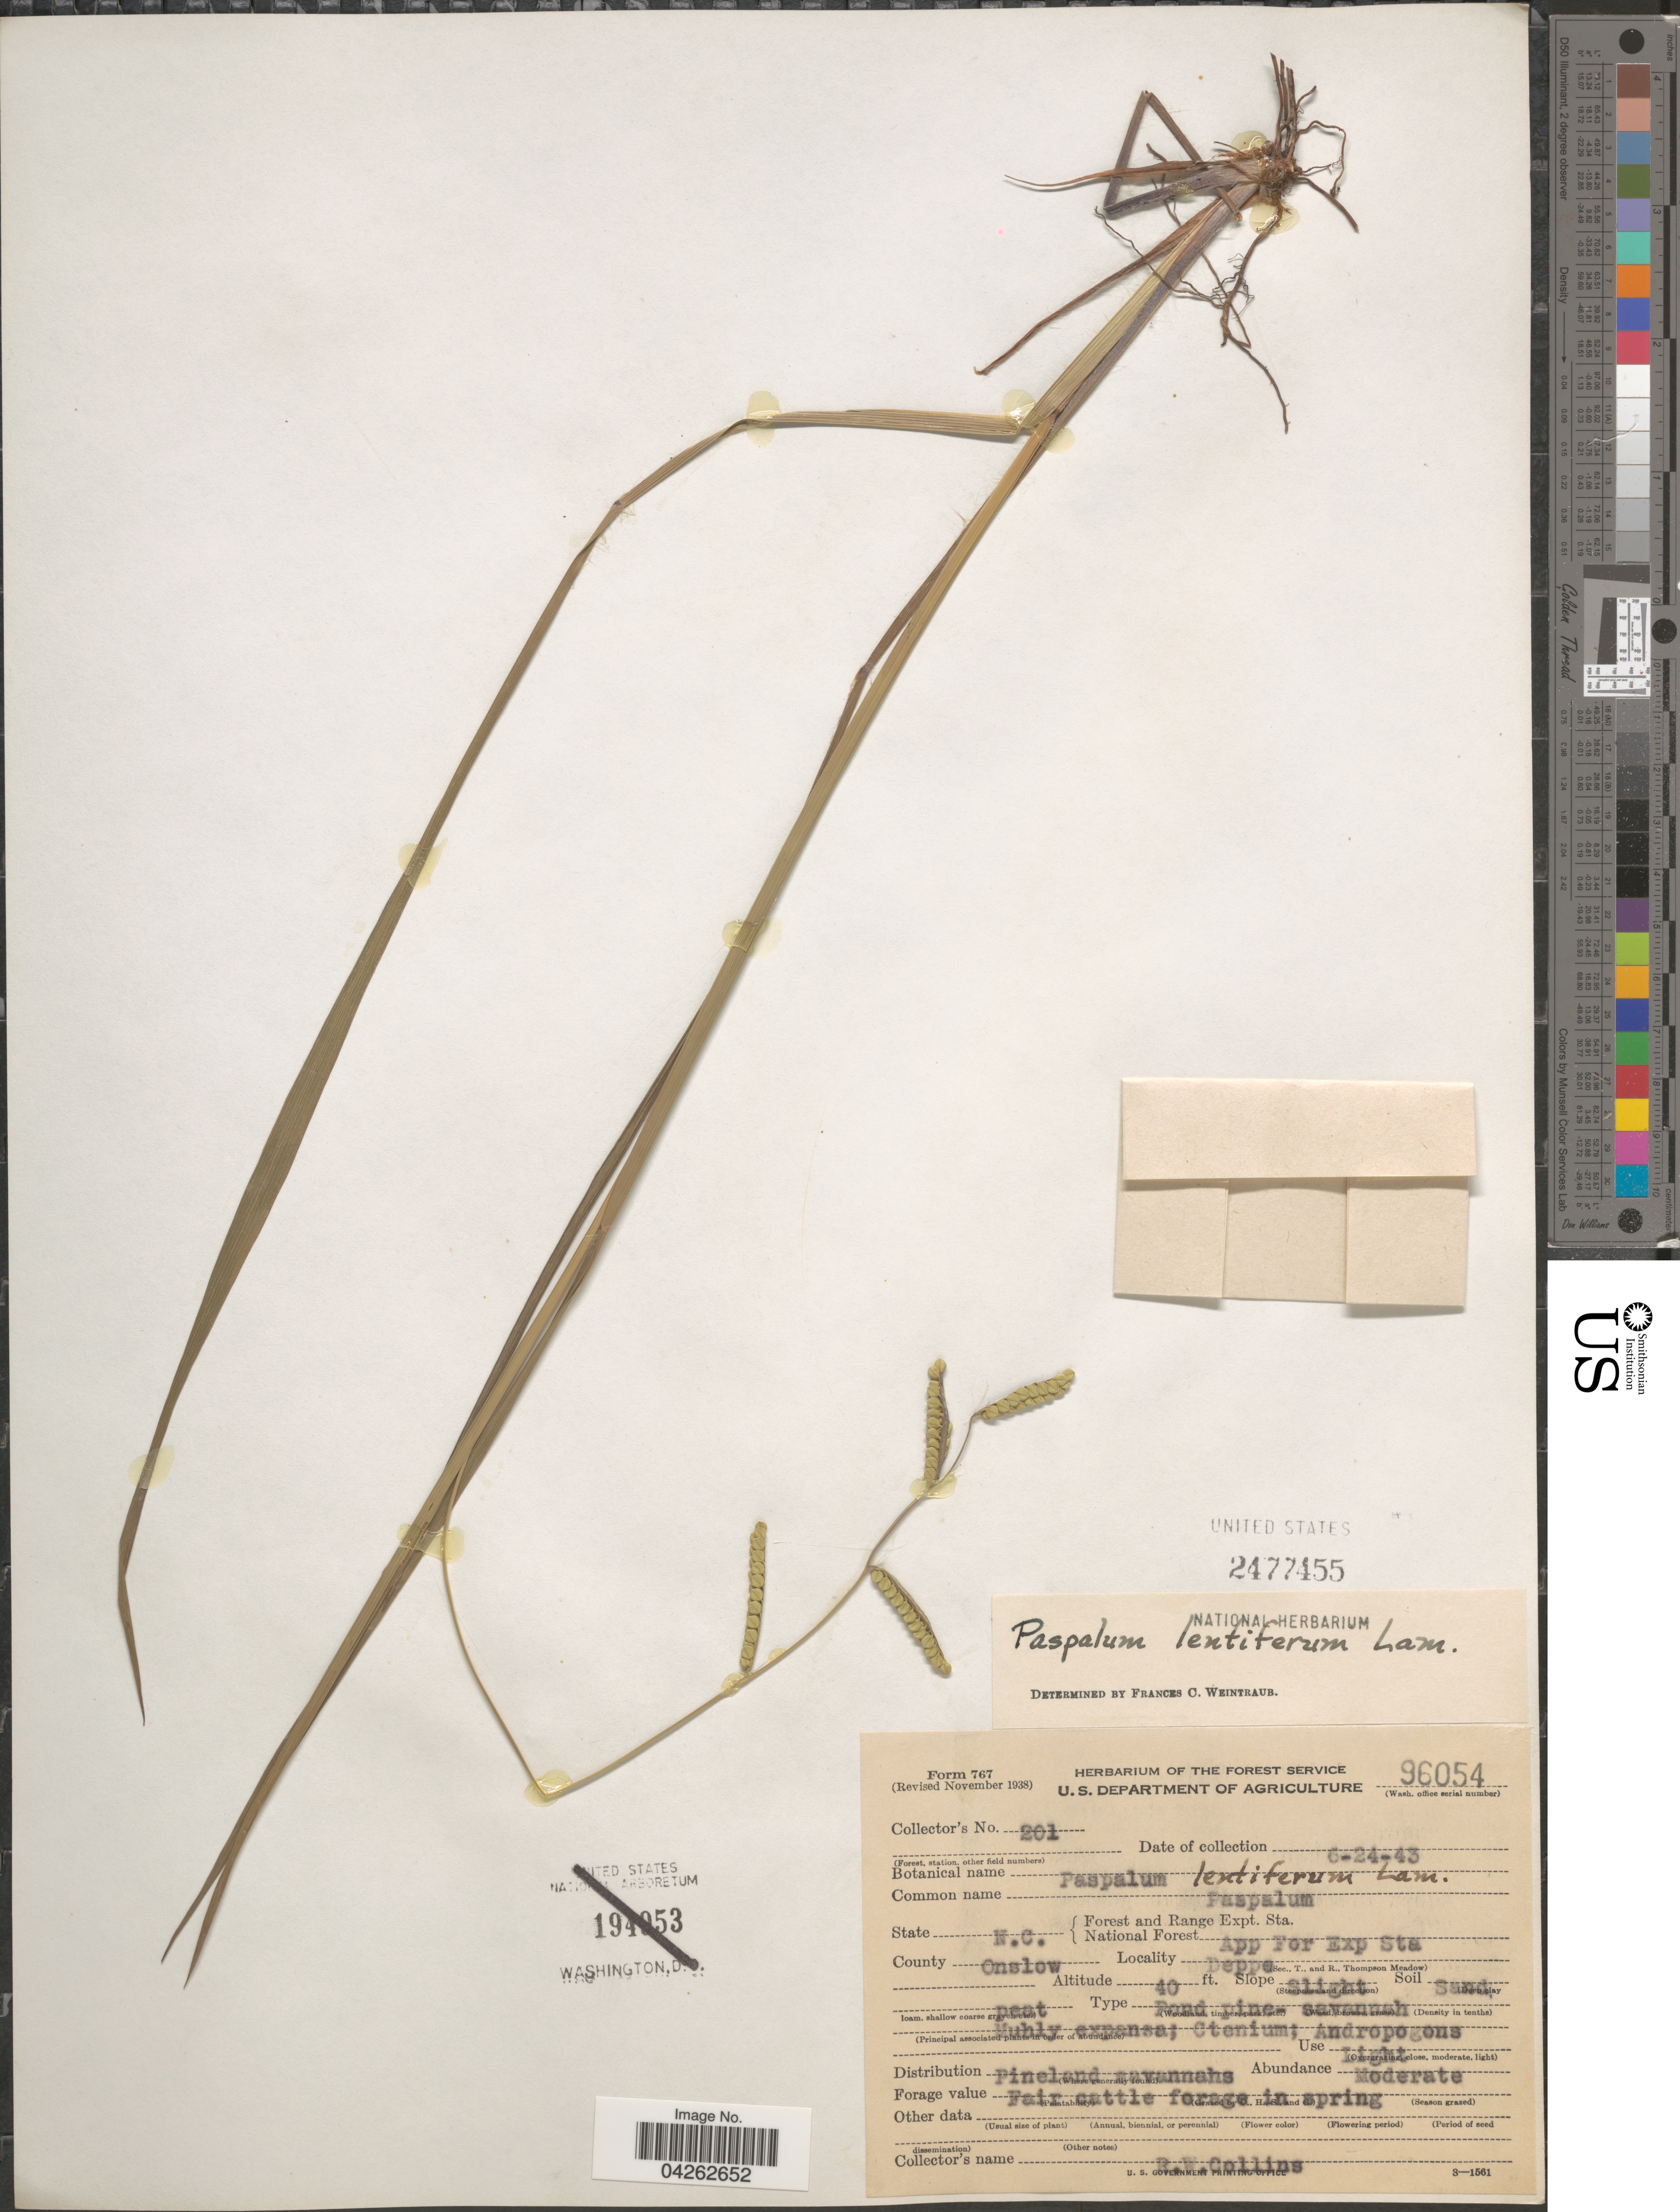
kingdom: Plantae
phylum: Tracheophyta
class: Liliopsida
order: Poales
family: Poaceae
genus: Paspalum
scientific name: Paspalum lentiferum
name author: Lam.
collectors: R. Collins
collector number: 201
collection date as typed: Transcribed d/m/y: 24/6/43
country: United States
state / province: North Carolina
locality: Forest and Range Expt. Sta. National Forest App For Exp Sta. County Onslow. Deppe.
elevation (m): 12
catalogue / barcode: US 2477455